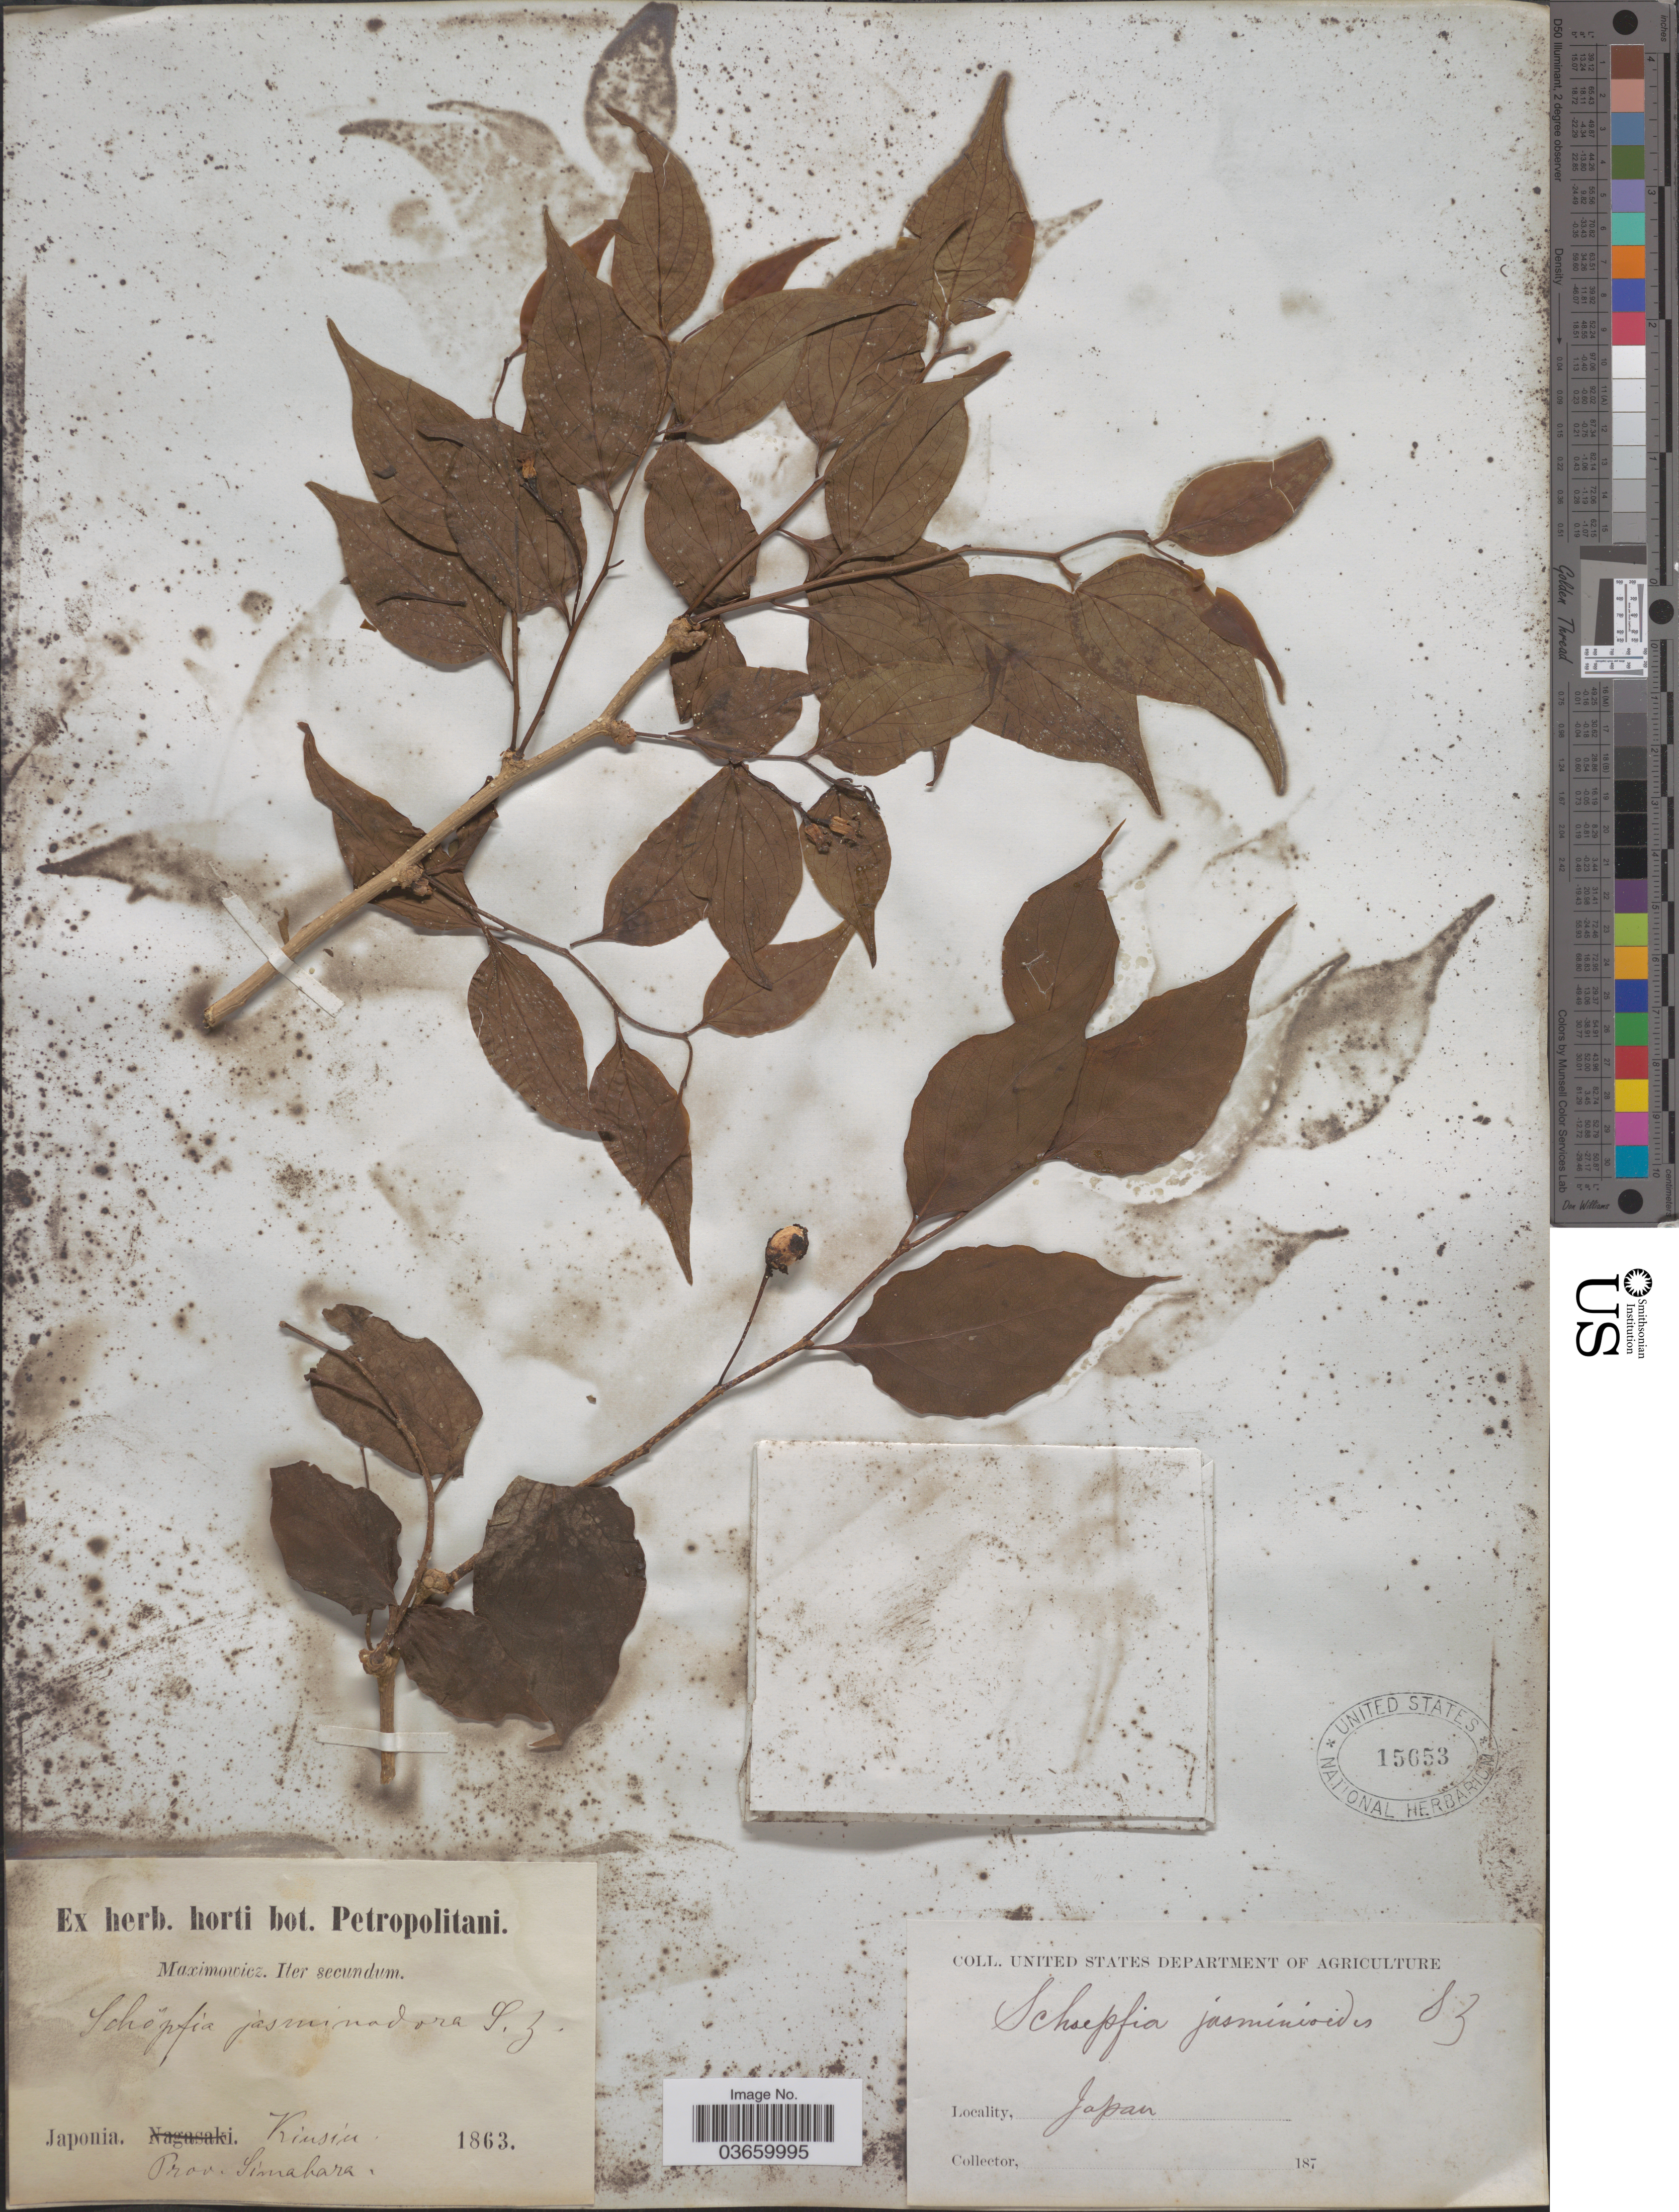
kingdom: Plantae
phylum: Tracheophyta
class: Magnoliopsida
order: Santalales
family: Schoepfiaceae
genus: Schoepfia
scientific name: Schoepfia jasminodora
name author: Zucc. & Siebold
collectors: Maximowicz, --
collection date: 1863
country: Japan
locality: Kiusiy, Prov. Simahara.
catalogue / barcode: US 15653